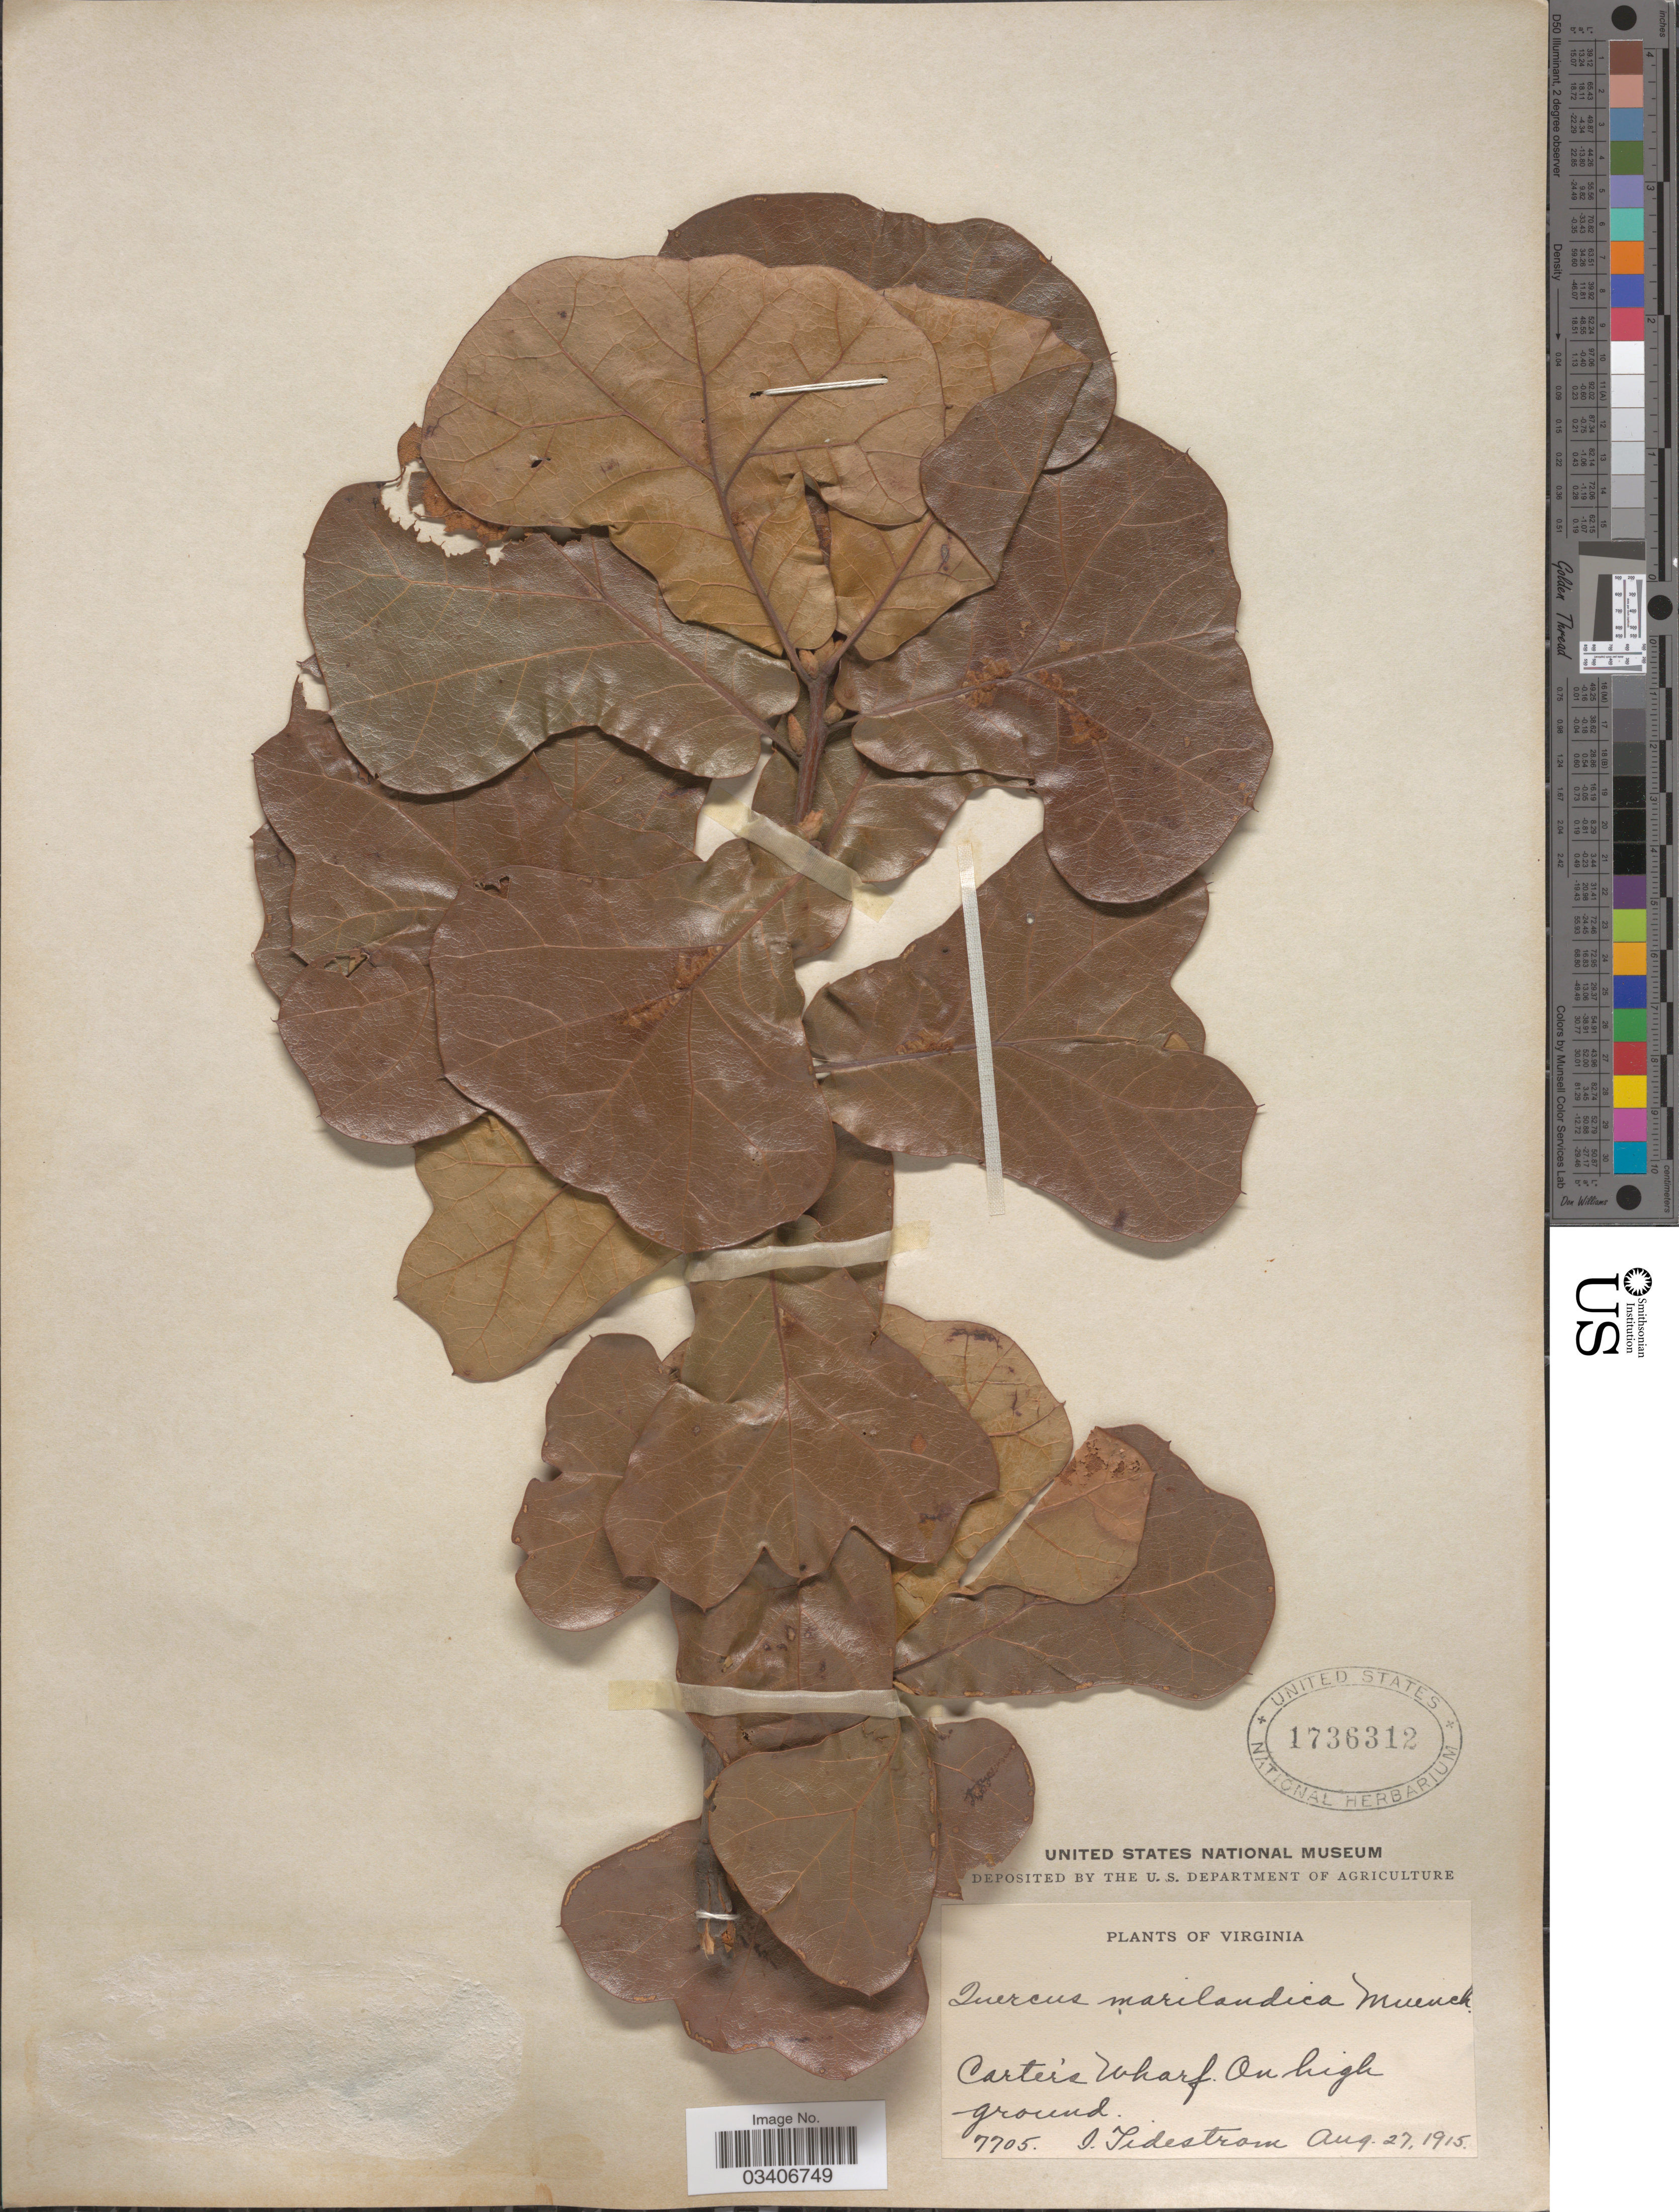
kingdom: Plantae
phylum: Tracheophyta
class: Magnoliopsida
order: Fagales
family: Fagaceae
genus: Quercus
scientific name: Quercus marilandica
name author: (L.) Münchh.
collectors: I. F. Tidestrom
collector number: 7705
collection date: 1915-08-27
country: United States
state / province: Virginia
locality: Carter's Wharf.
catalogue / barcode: US 1736312